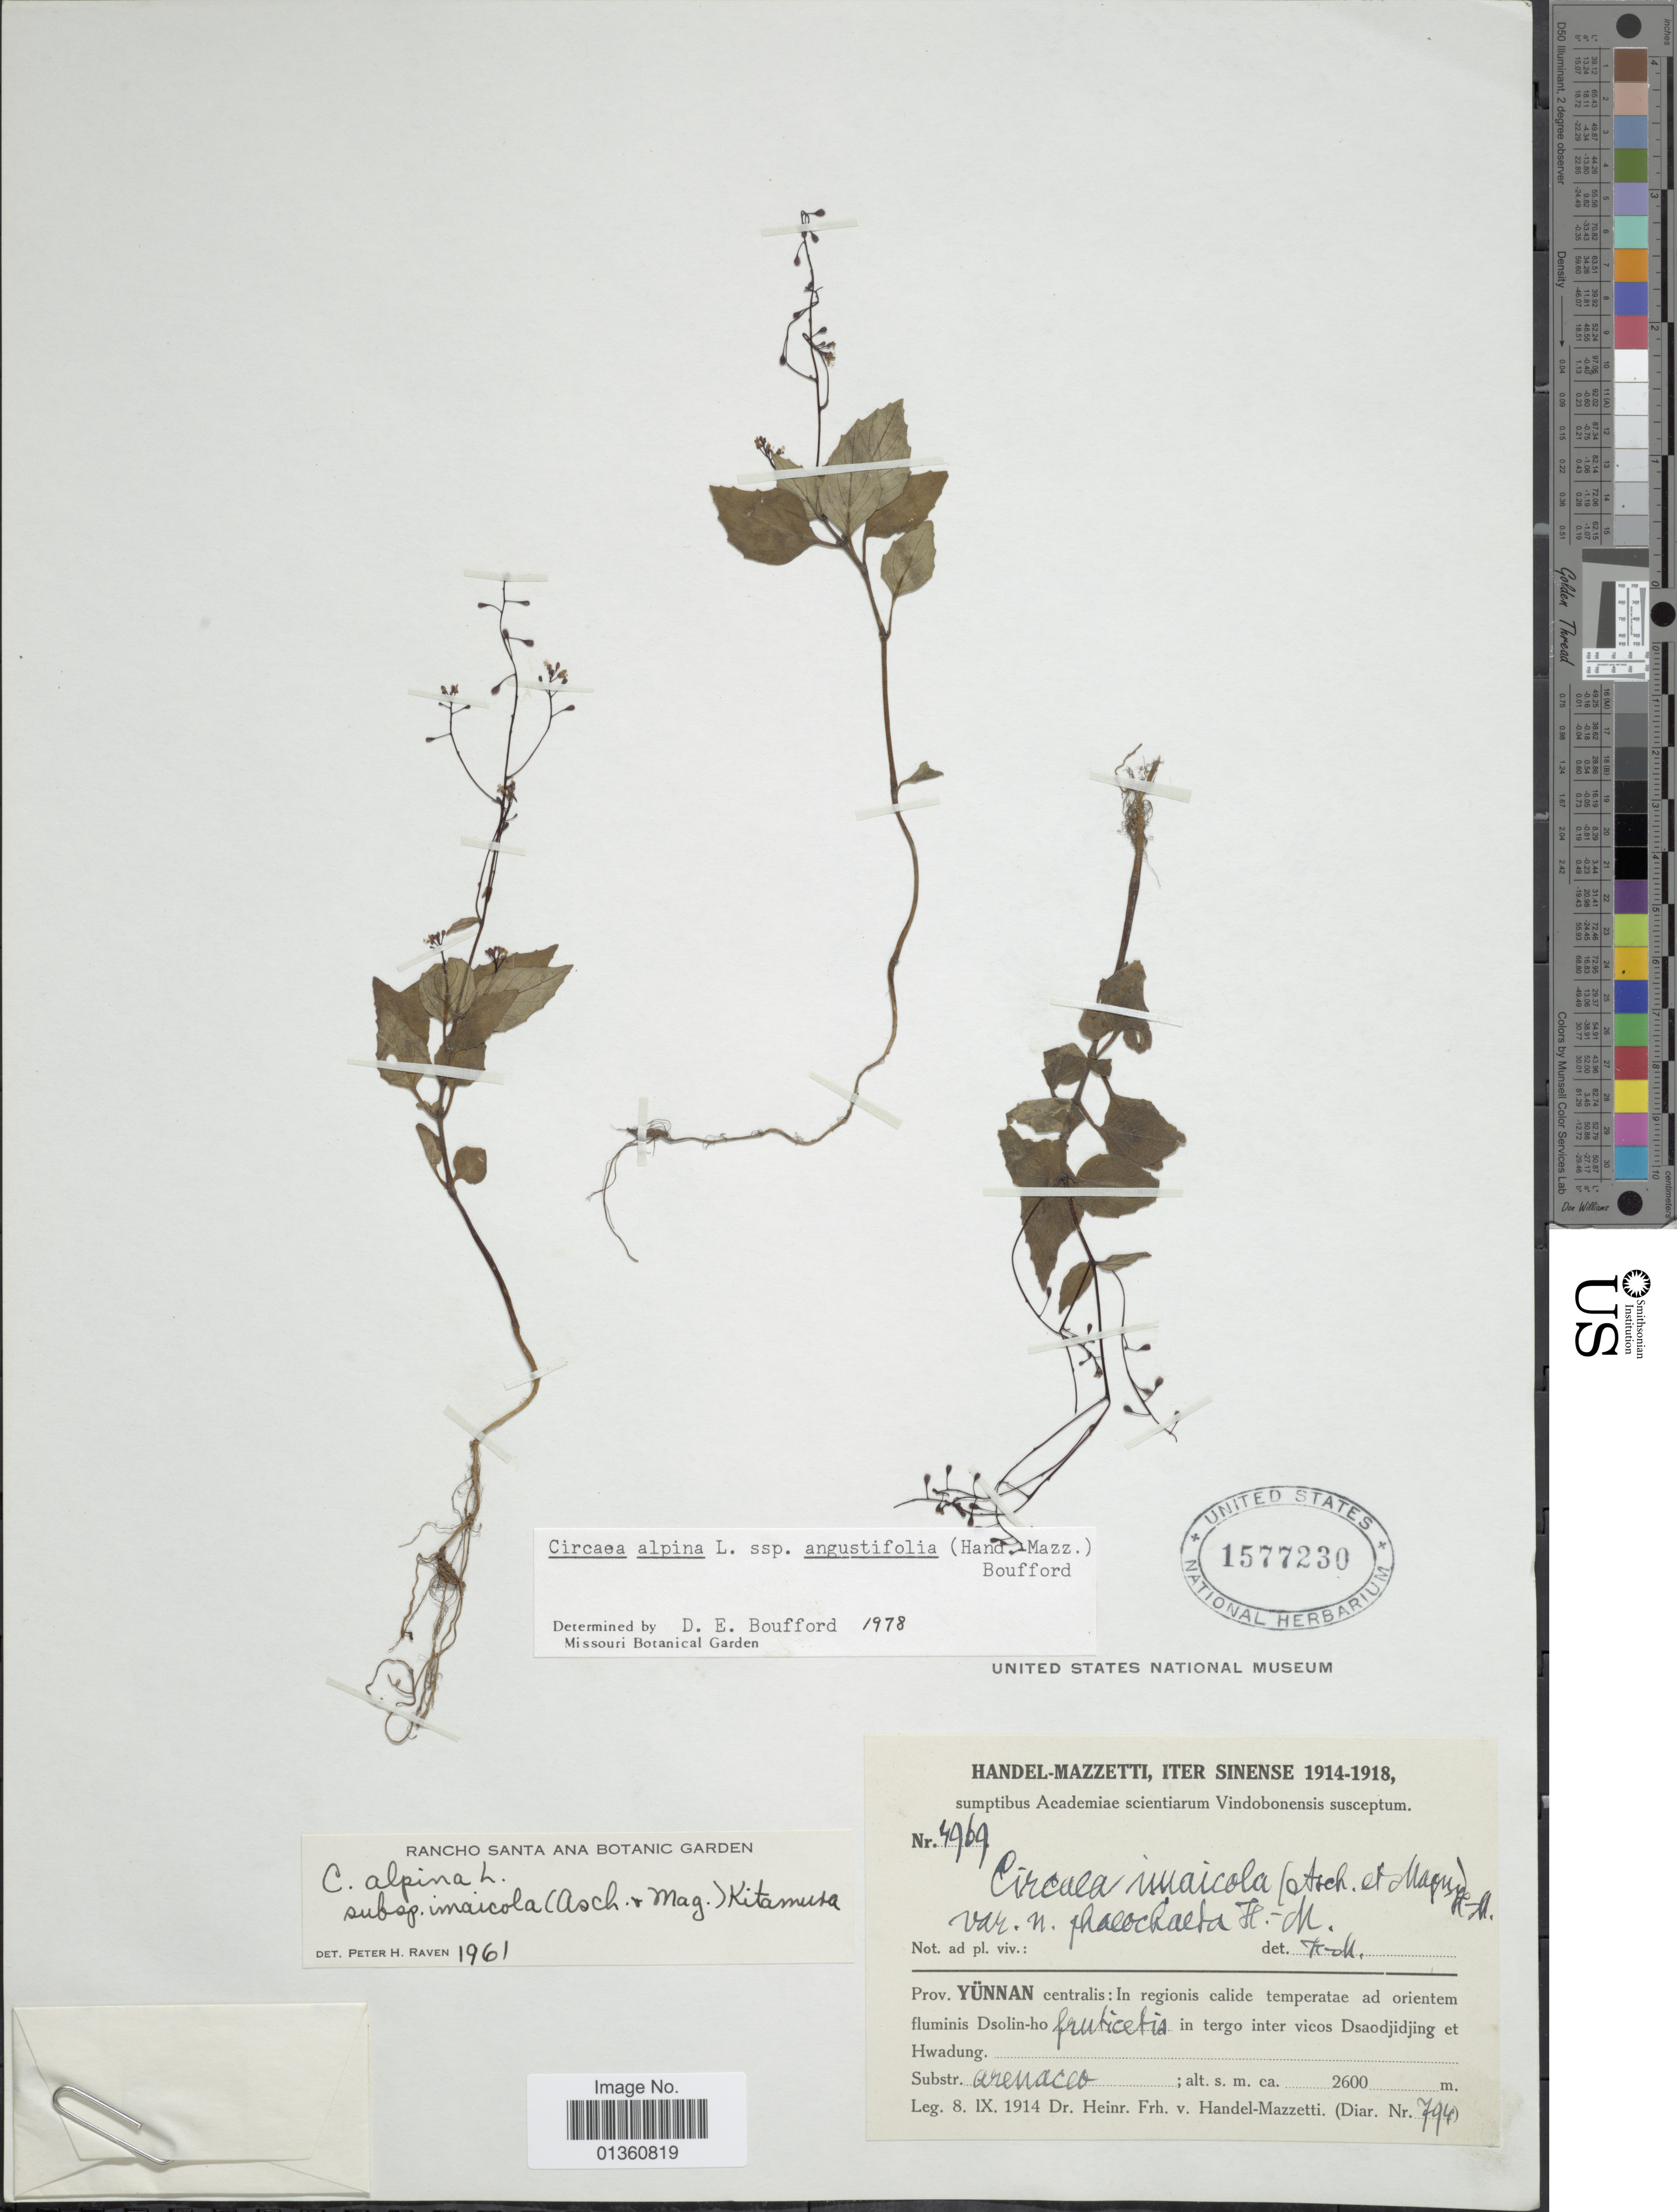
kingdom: Plantae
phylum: Tracheophyta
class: Magnoliopsida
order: Myrtales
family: Onagraceae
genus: Circaea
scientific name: Circaea alpina subsp. angustifolia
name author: (Hand.-Mazz.) Boufford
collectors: H. Handel-Mazzetti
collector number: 4969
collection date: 1914-09-08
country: China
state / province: Yunnan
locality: In regionis calide temperatae adorientem fluminis Dsolin-ho fruticetis in tergo inter vicos Dsaodjidjing et Hwadung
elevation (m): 2600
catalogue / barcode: US 1577230